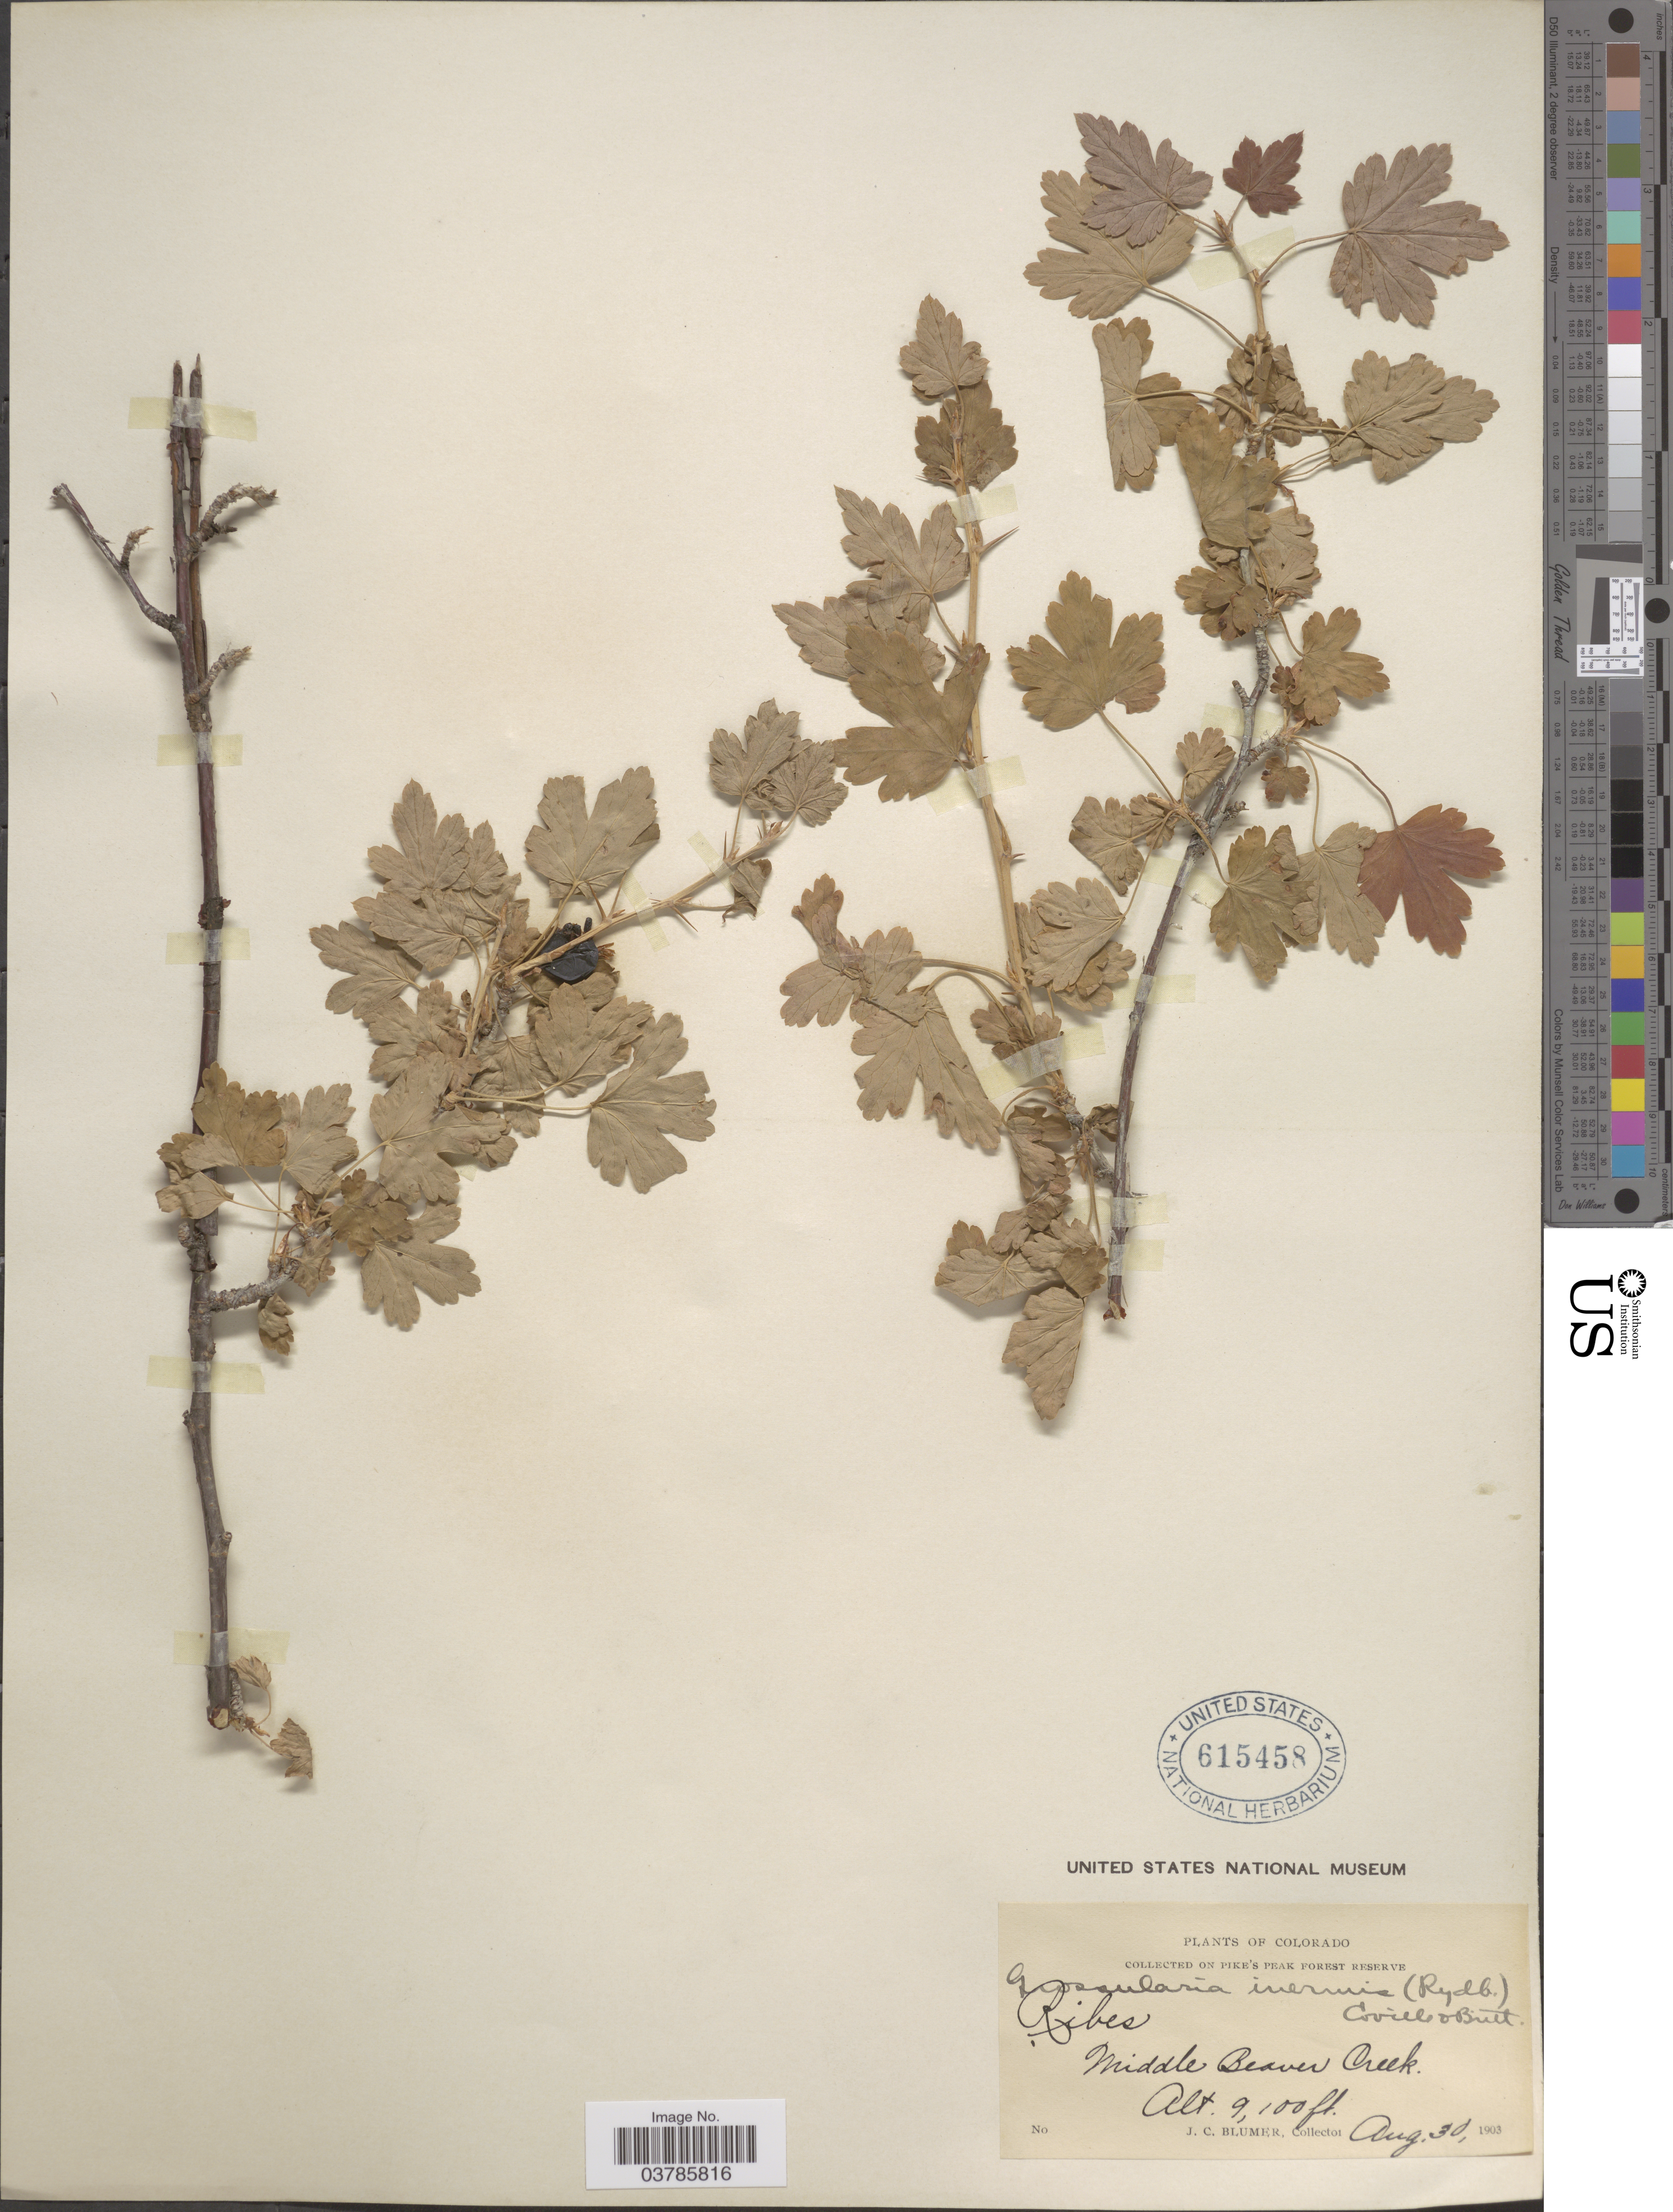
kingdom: Plantae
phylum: Tracheophyta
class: Magnoliopsida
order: Saxifragales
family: Grossulariaceae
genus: Ribes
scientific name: Ribes inerme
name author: Rydb.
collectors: J. C. Blumer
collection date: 1903-08-30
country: United States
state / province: Colorado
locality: Pike's Peak Forest Reserve. Middle Beaver Creek.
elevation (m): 2774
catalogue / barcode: US 615458